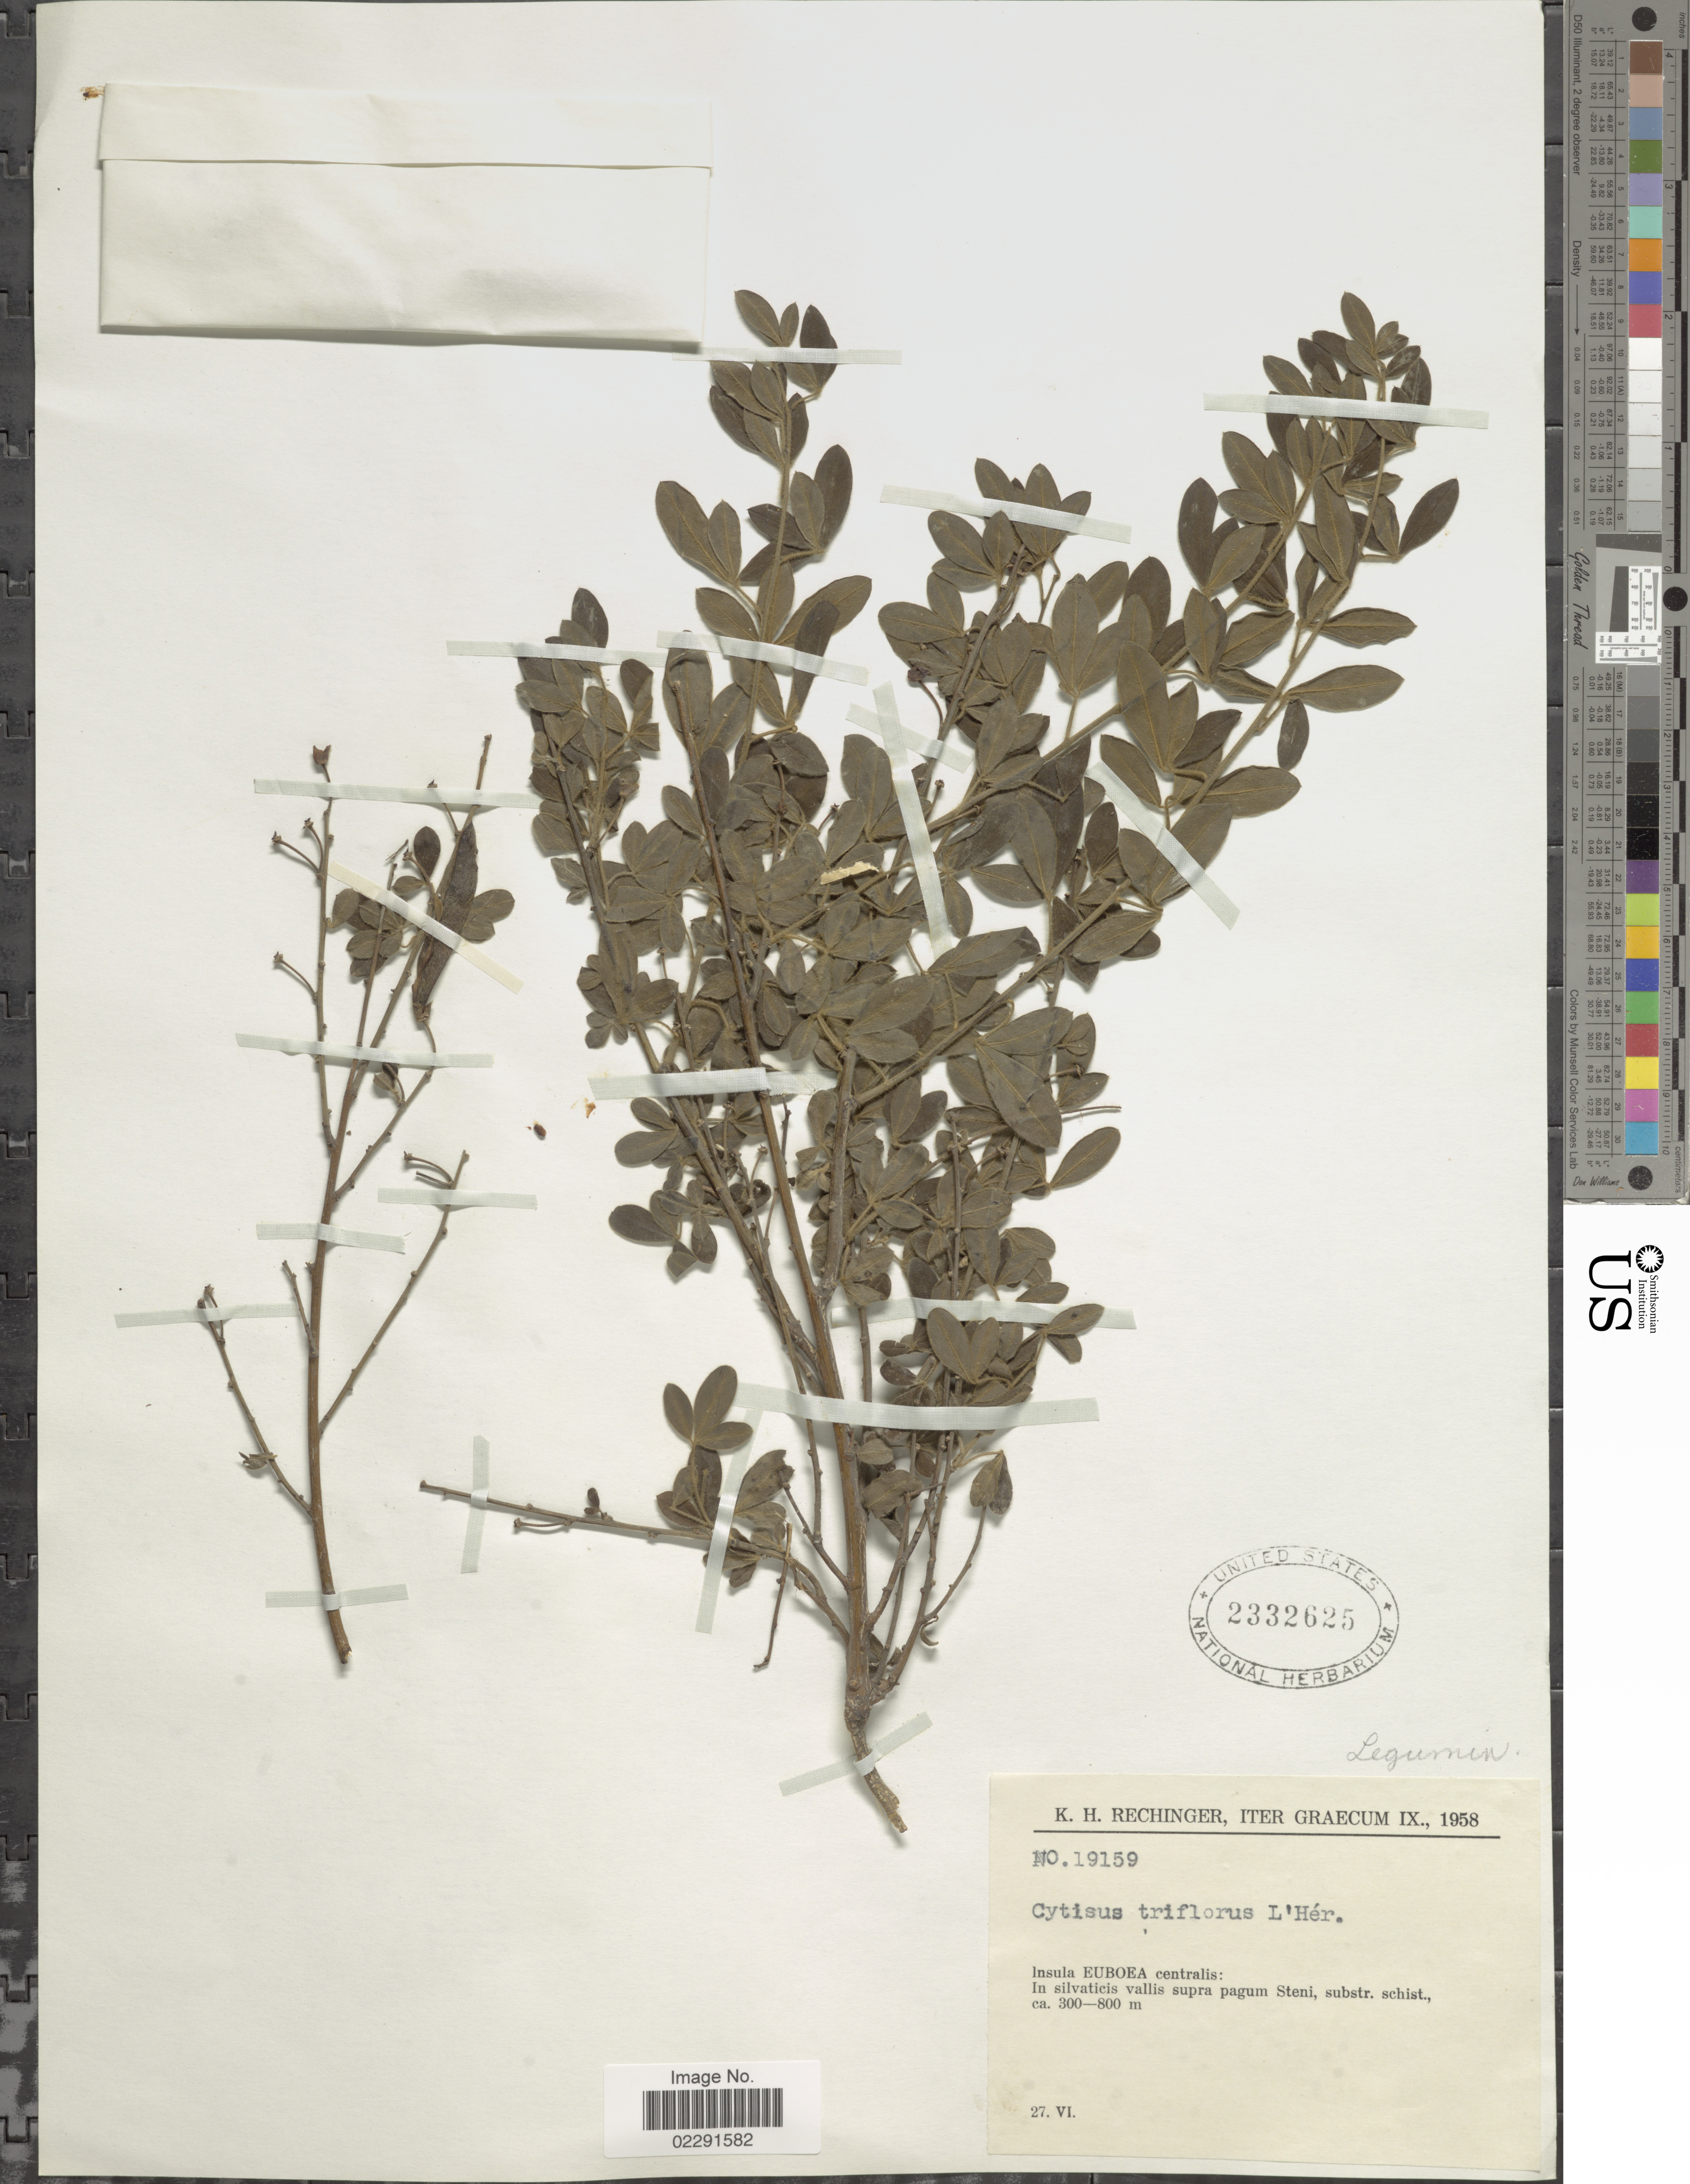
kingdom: Plantae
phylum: Tracheophyta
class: Magnoliopsida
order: Fabales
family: Fabaceae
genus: Cytisus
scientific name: Cytisus triflorus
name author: Lam.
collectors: K. H. Rechinger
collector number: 19159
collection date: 1958-06-27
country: Greece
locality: Iter Graecum, Insula Euboea centralis: In silvaticis vallis supra pagum Steni, substr. schist.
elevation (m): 300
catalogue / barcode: US 2332625